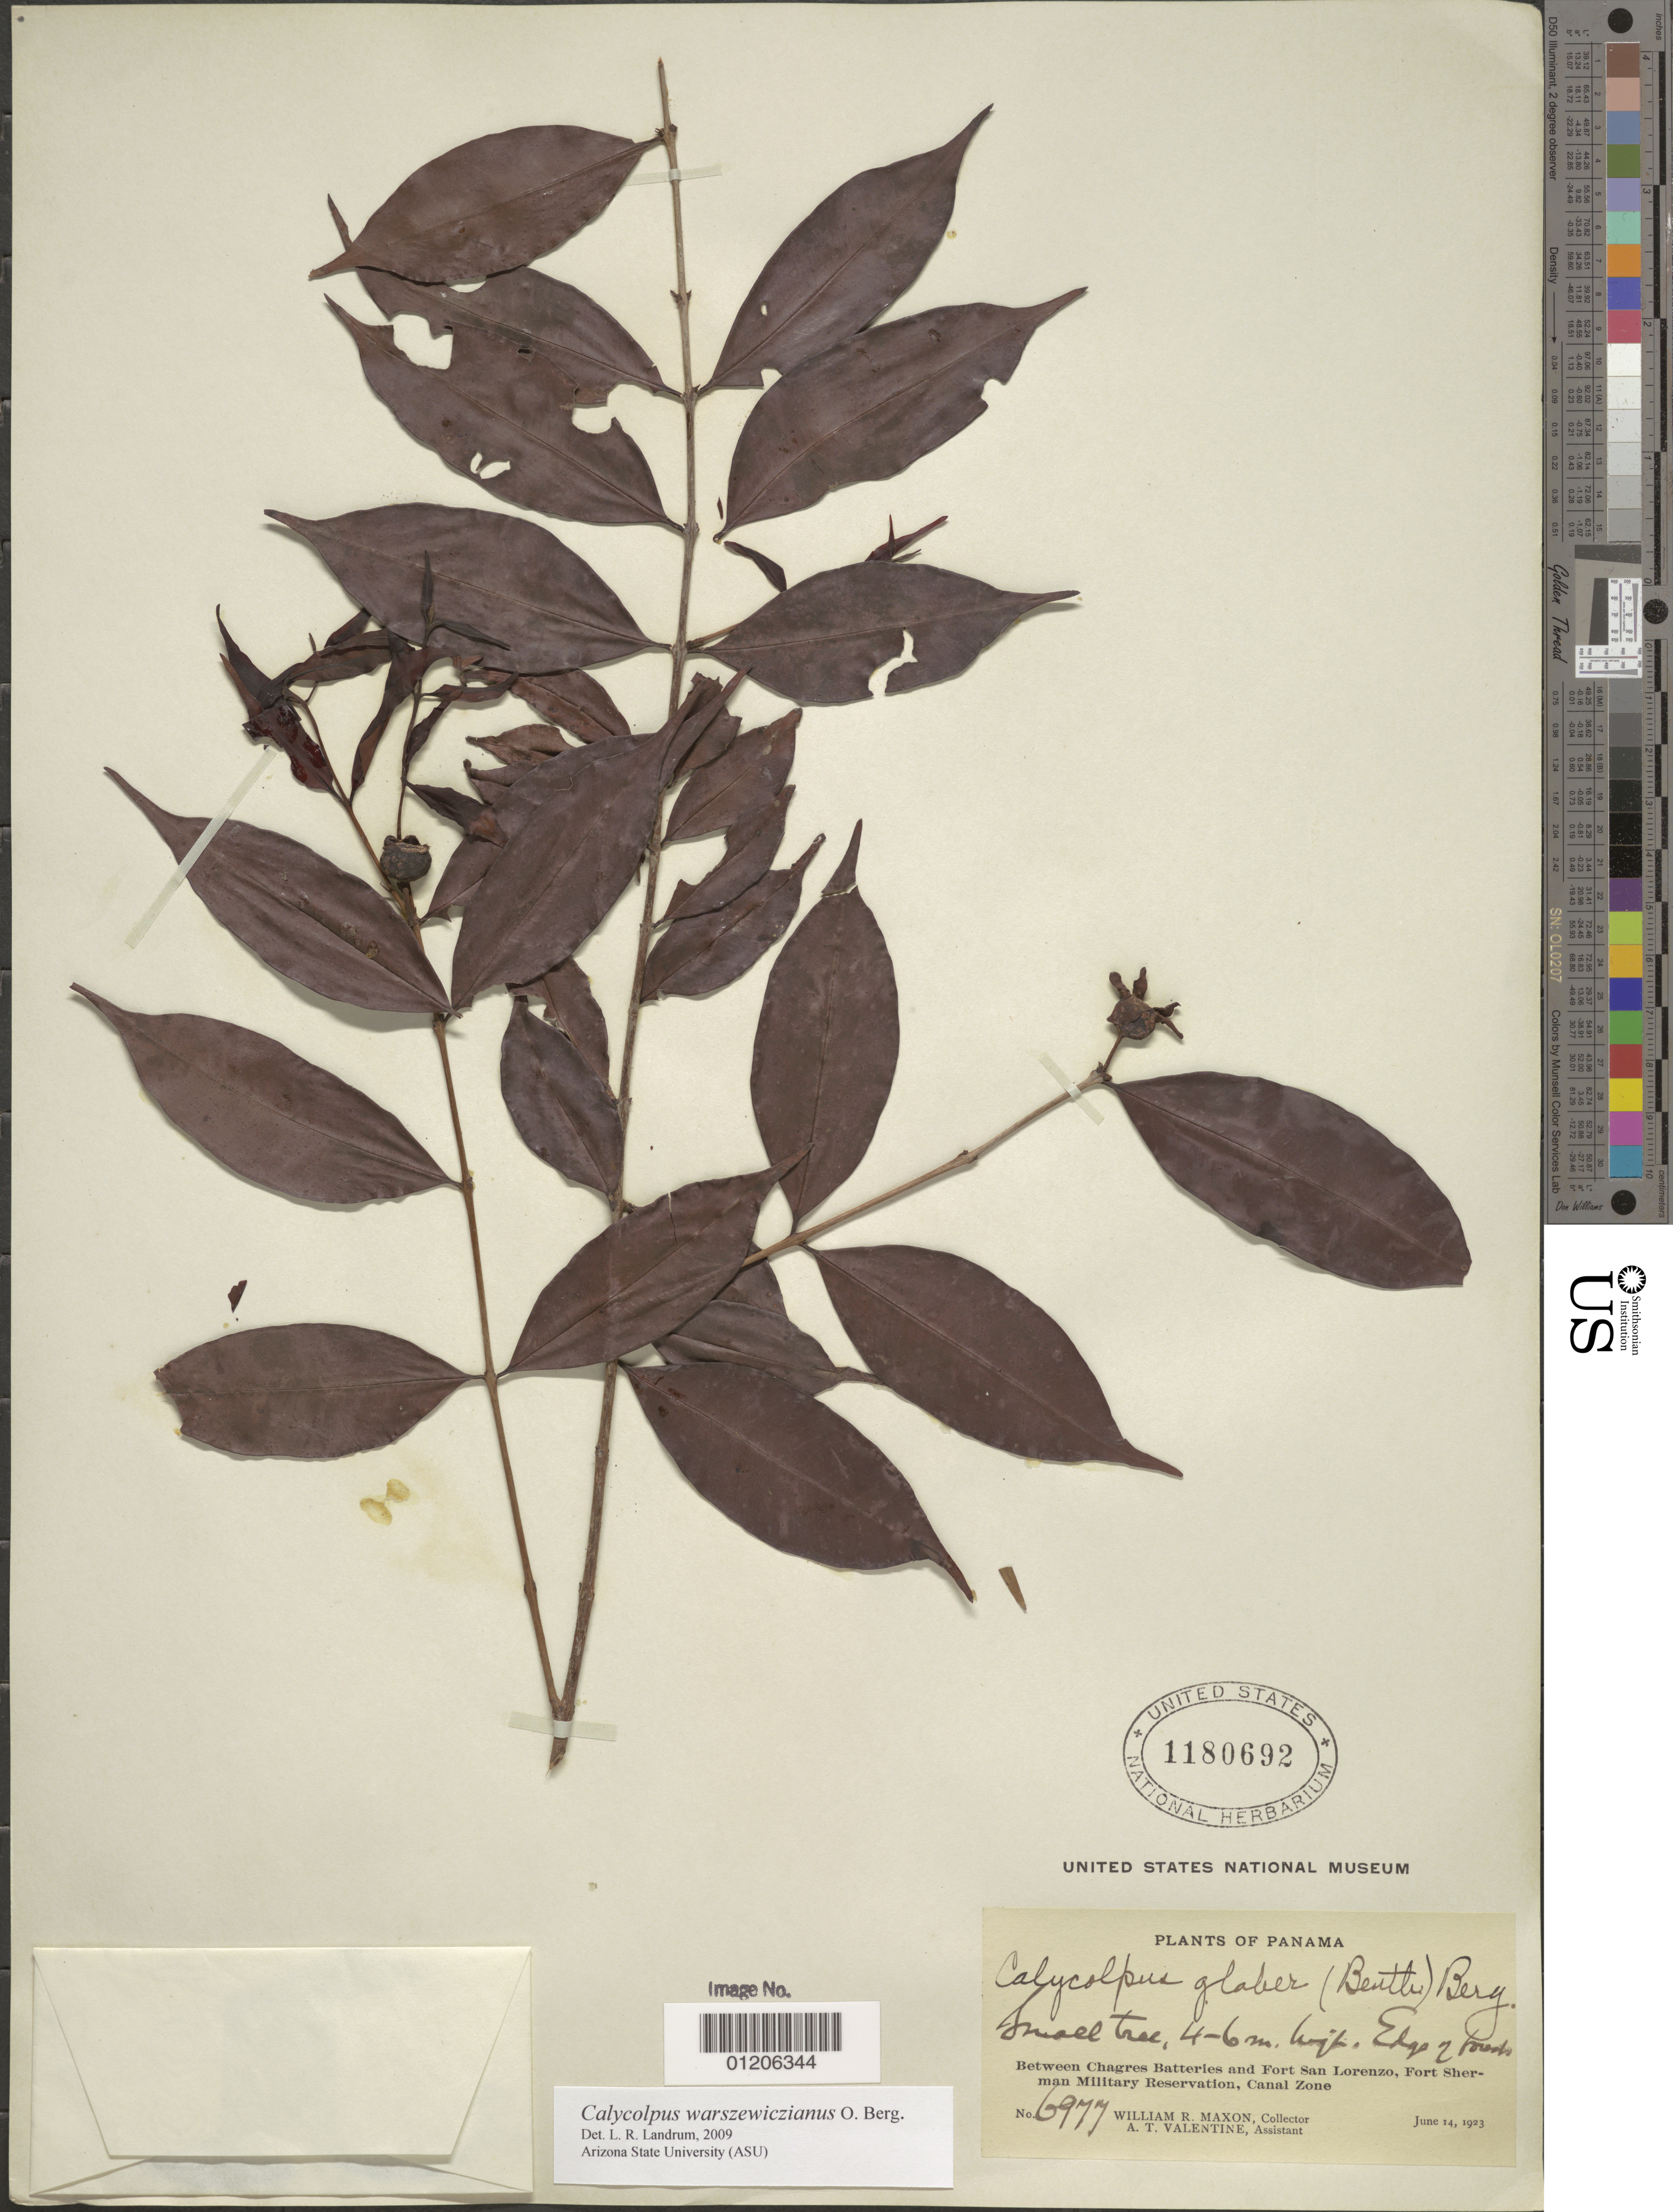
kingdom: Plantae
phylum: Tracheophyta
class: Magnoliopsida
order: Myrtales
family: Myrtaceae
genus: Calycolpus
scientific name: Calycolpus warszewiczianus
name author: O. Berg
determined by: Landrum, L. R.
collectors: W. R. Maxon & A. Valentine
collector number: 6977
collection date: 1923-06-14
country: Panama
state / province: Colón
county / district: Canal Zone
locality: Fort Sherman Military Reservation, between Chagres Batteries and Fort San Lorenzo.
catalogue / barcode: US 1180692